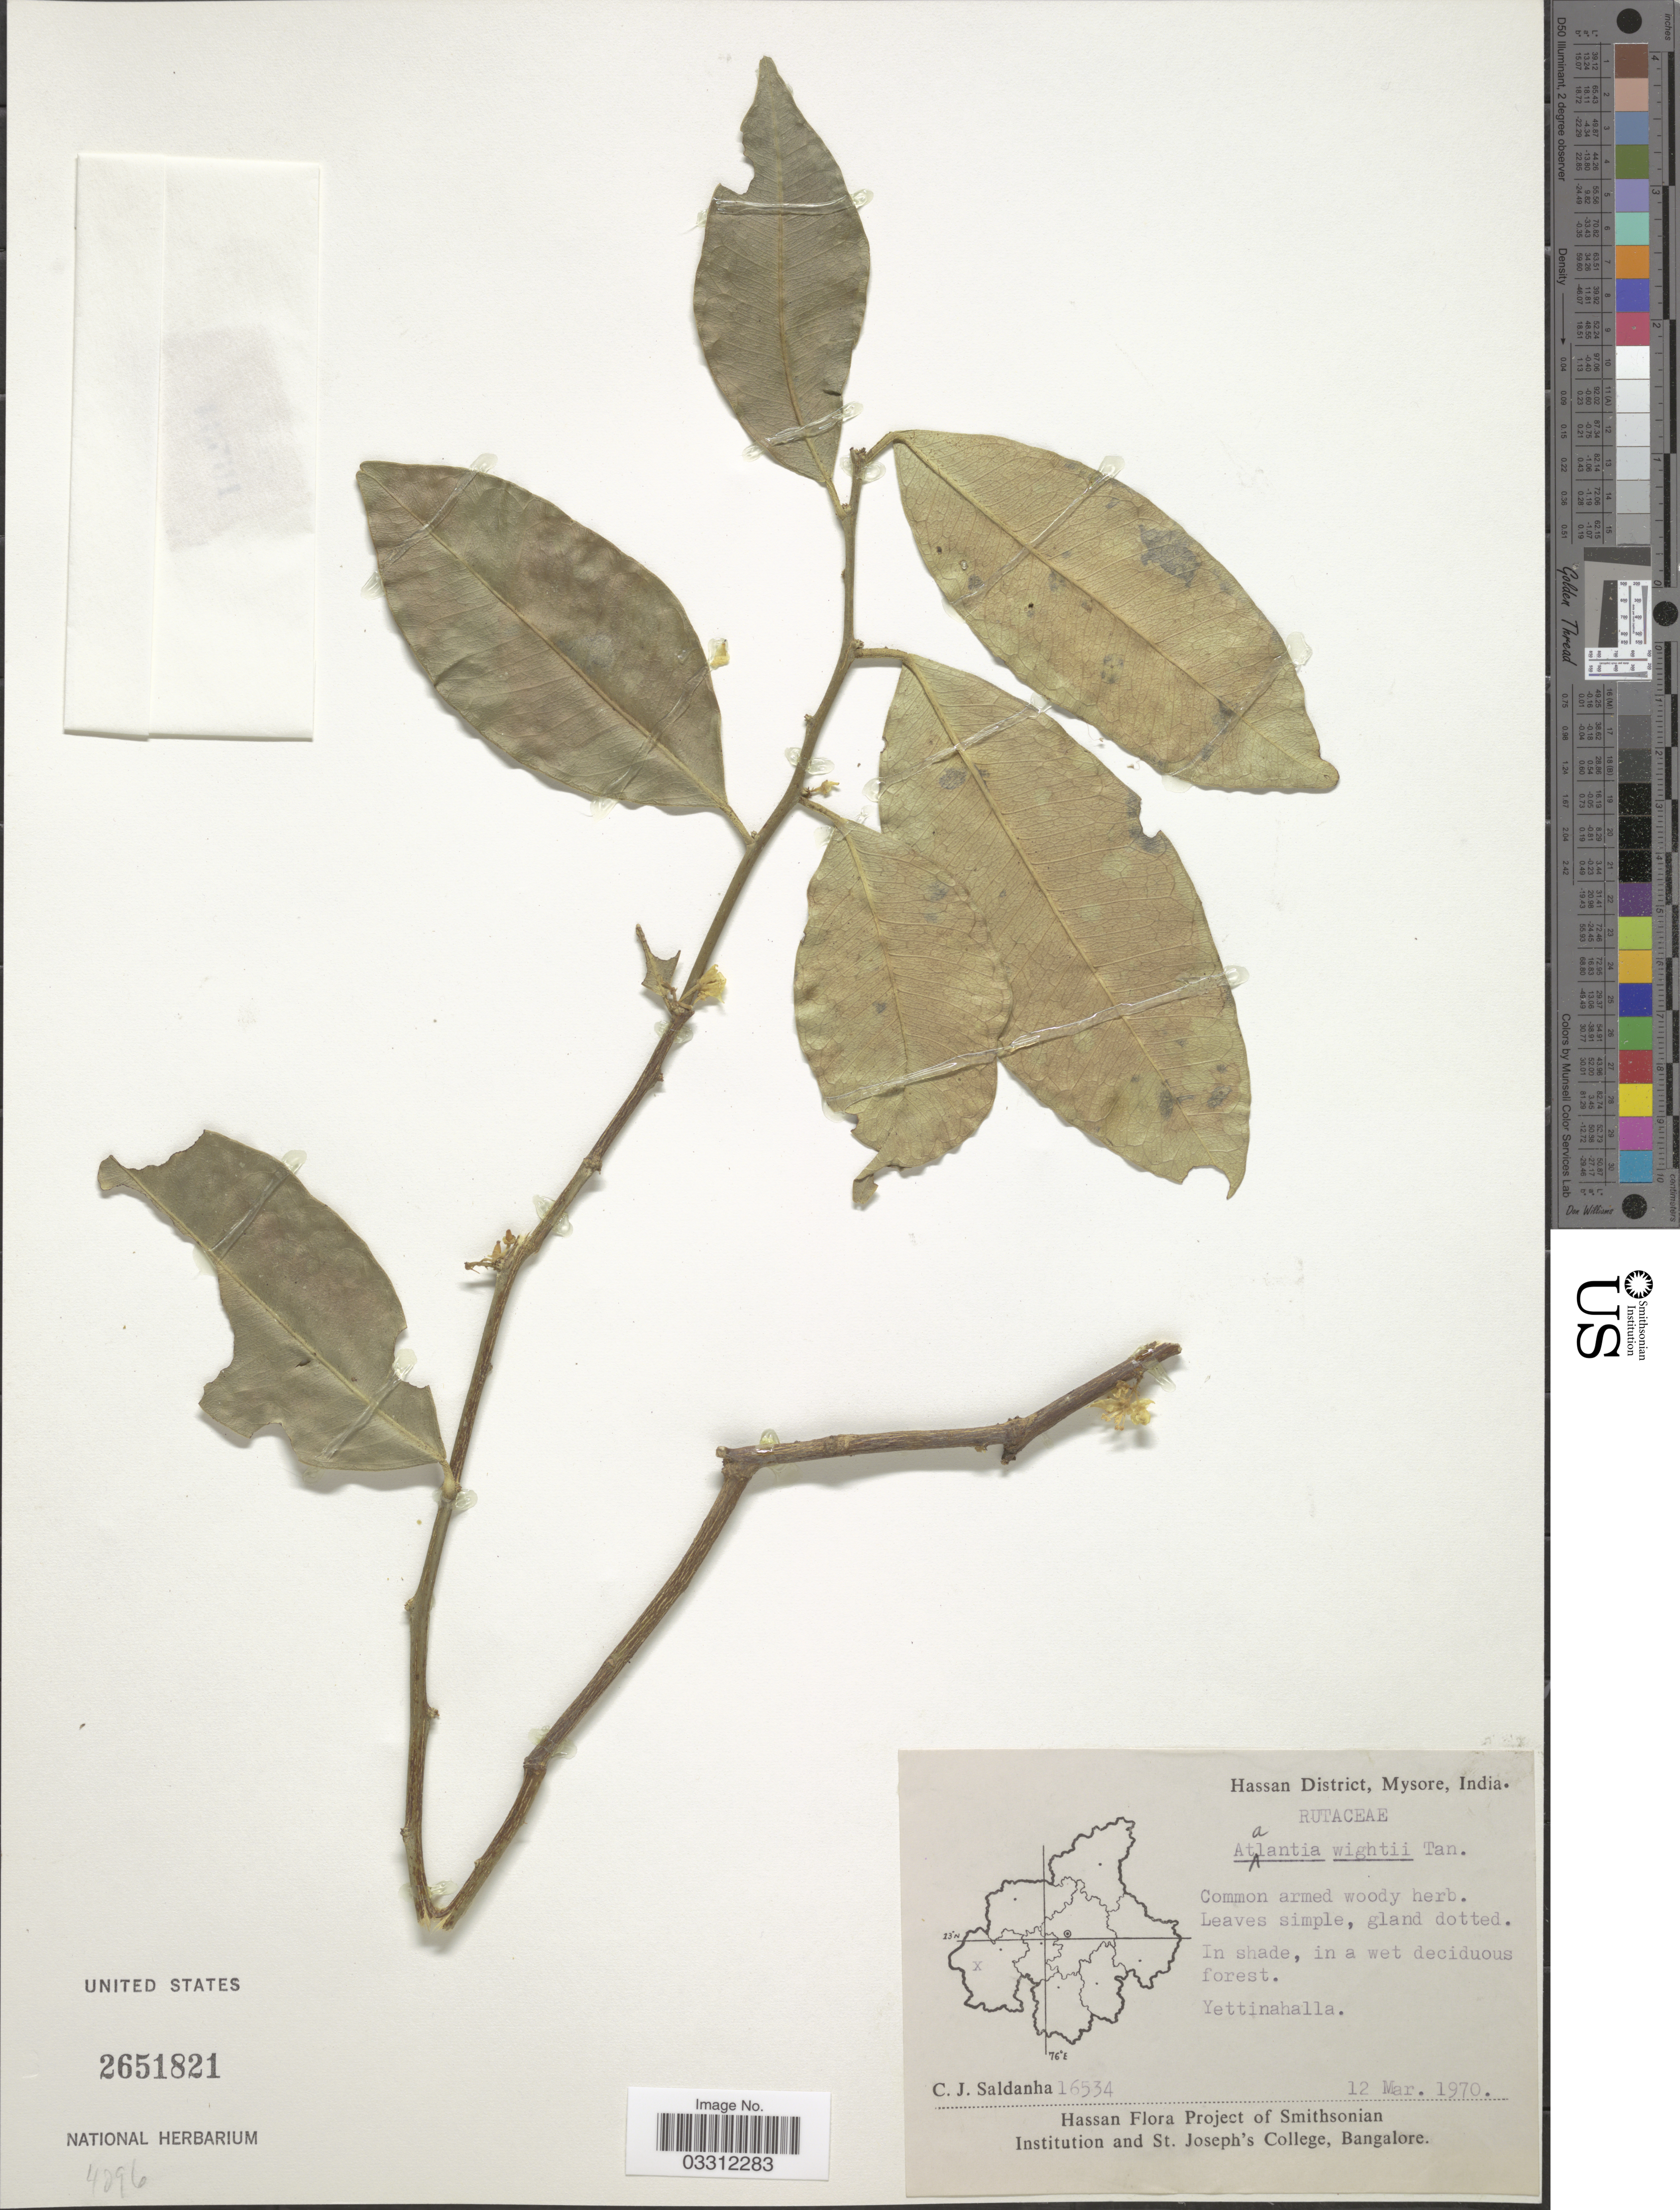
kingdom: Plantae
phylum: Tracheophyta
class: Magnoliopsida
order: Sapindales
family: Rutaceae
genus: Atalantia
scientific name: Atalantia wightii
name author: Yu. Tanaka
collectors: C. J. Saldanha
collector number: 16534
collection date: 1970-03-12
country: India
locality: Hassan District, Mysore, Yettinahalla.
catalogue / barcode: US 2651821